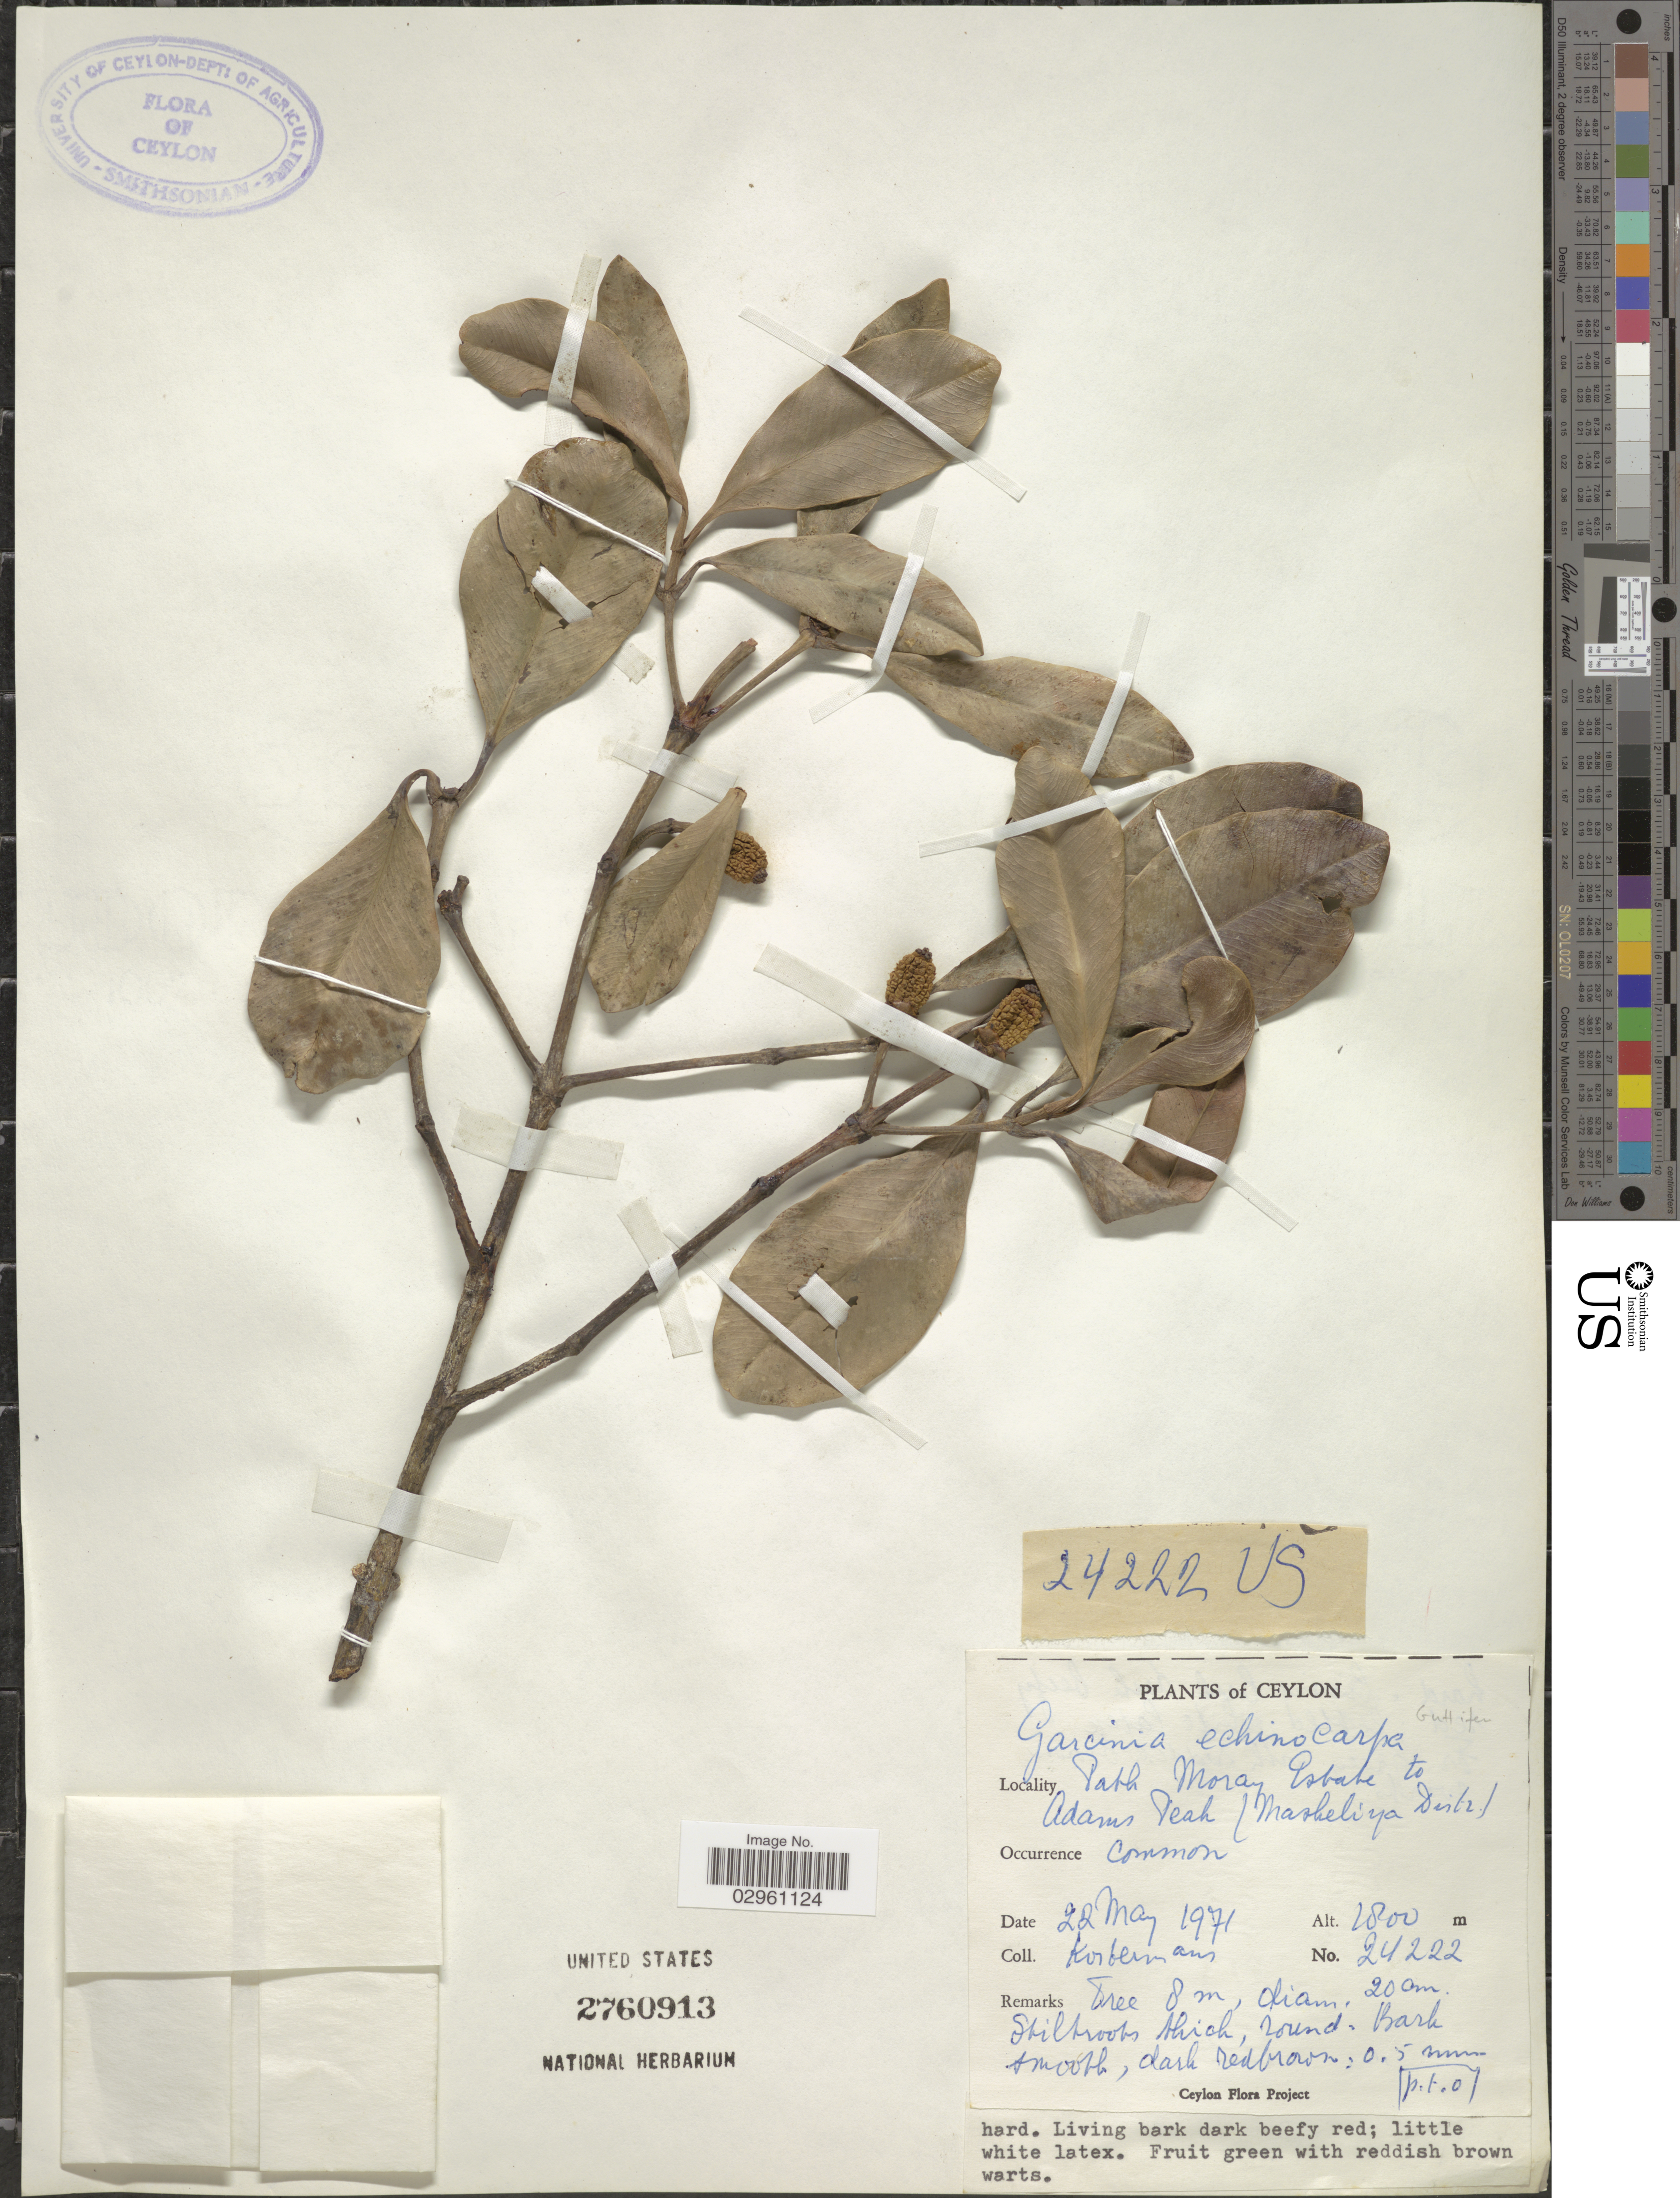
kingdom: Plantae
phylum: Tracheophyta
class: Magnoliopsida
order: Malpighiales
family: Clusiaceae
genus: Garcinia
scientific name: Garcinia echinocarpa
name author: Thwaites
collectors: Kostermans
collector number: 24222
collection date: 1971-05-22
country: Sri Lanka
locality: Ceylon. Path Moray Estate to Adams Peak (Maskeliya Distr.).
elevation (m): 1800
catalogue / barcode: US 2760913